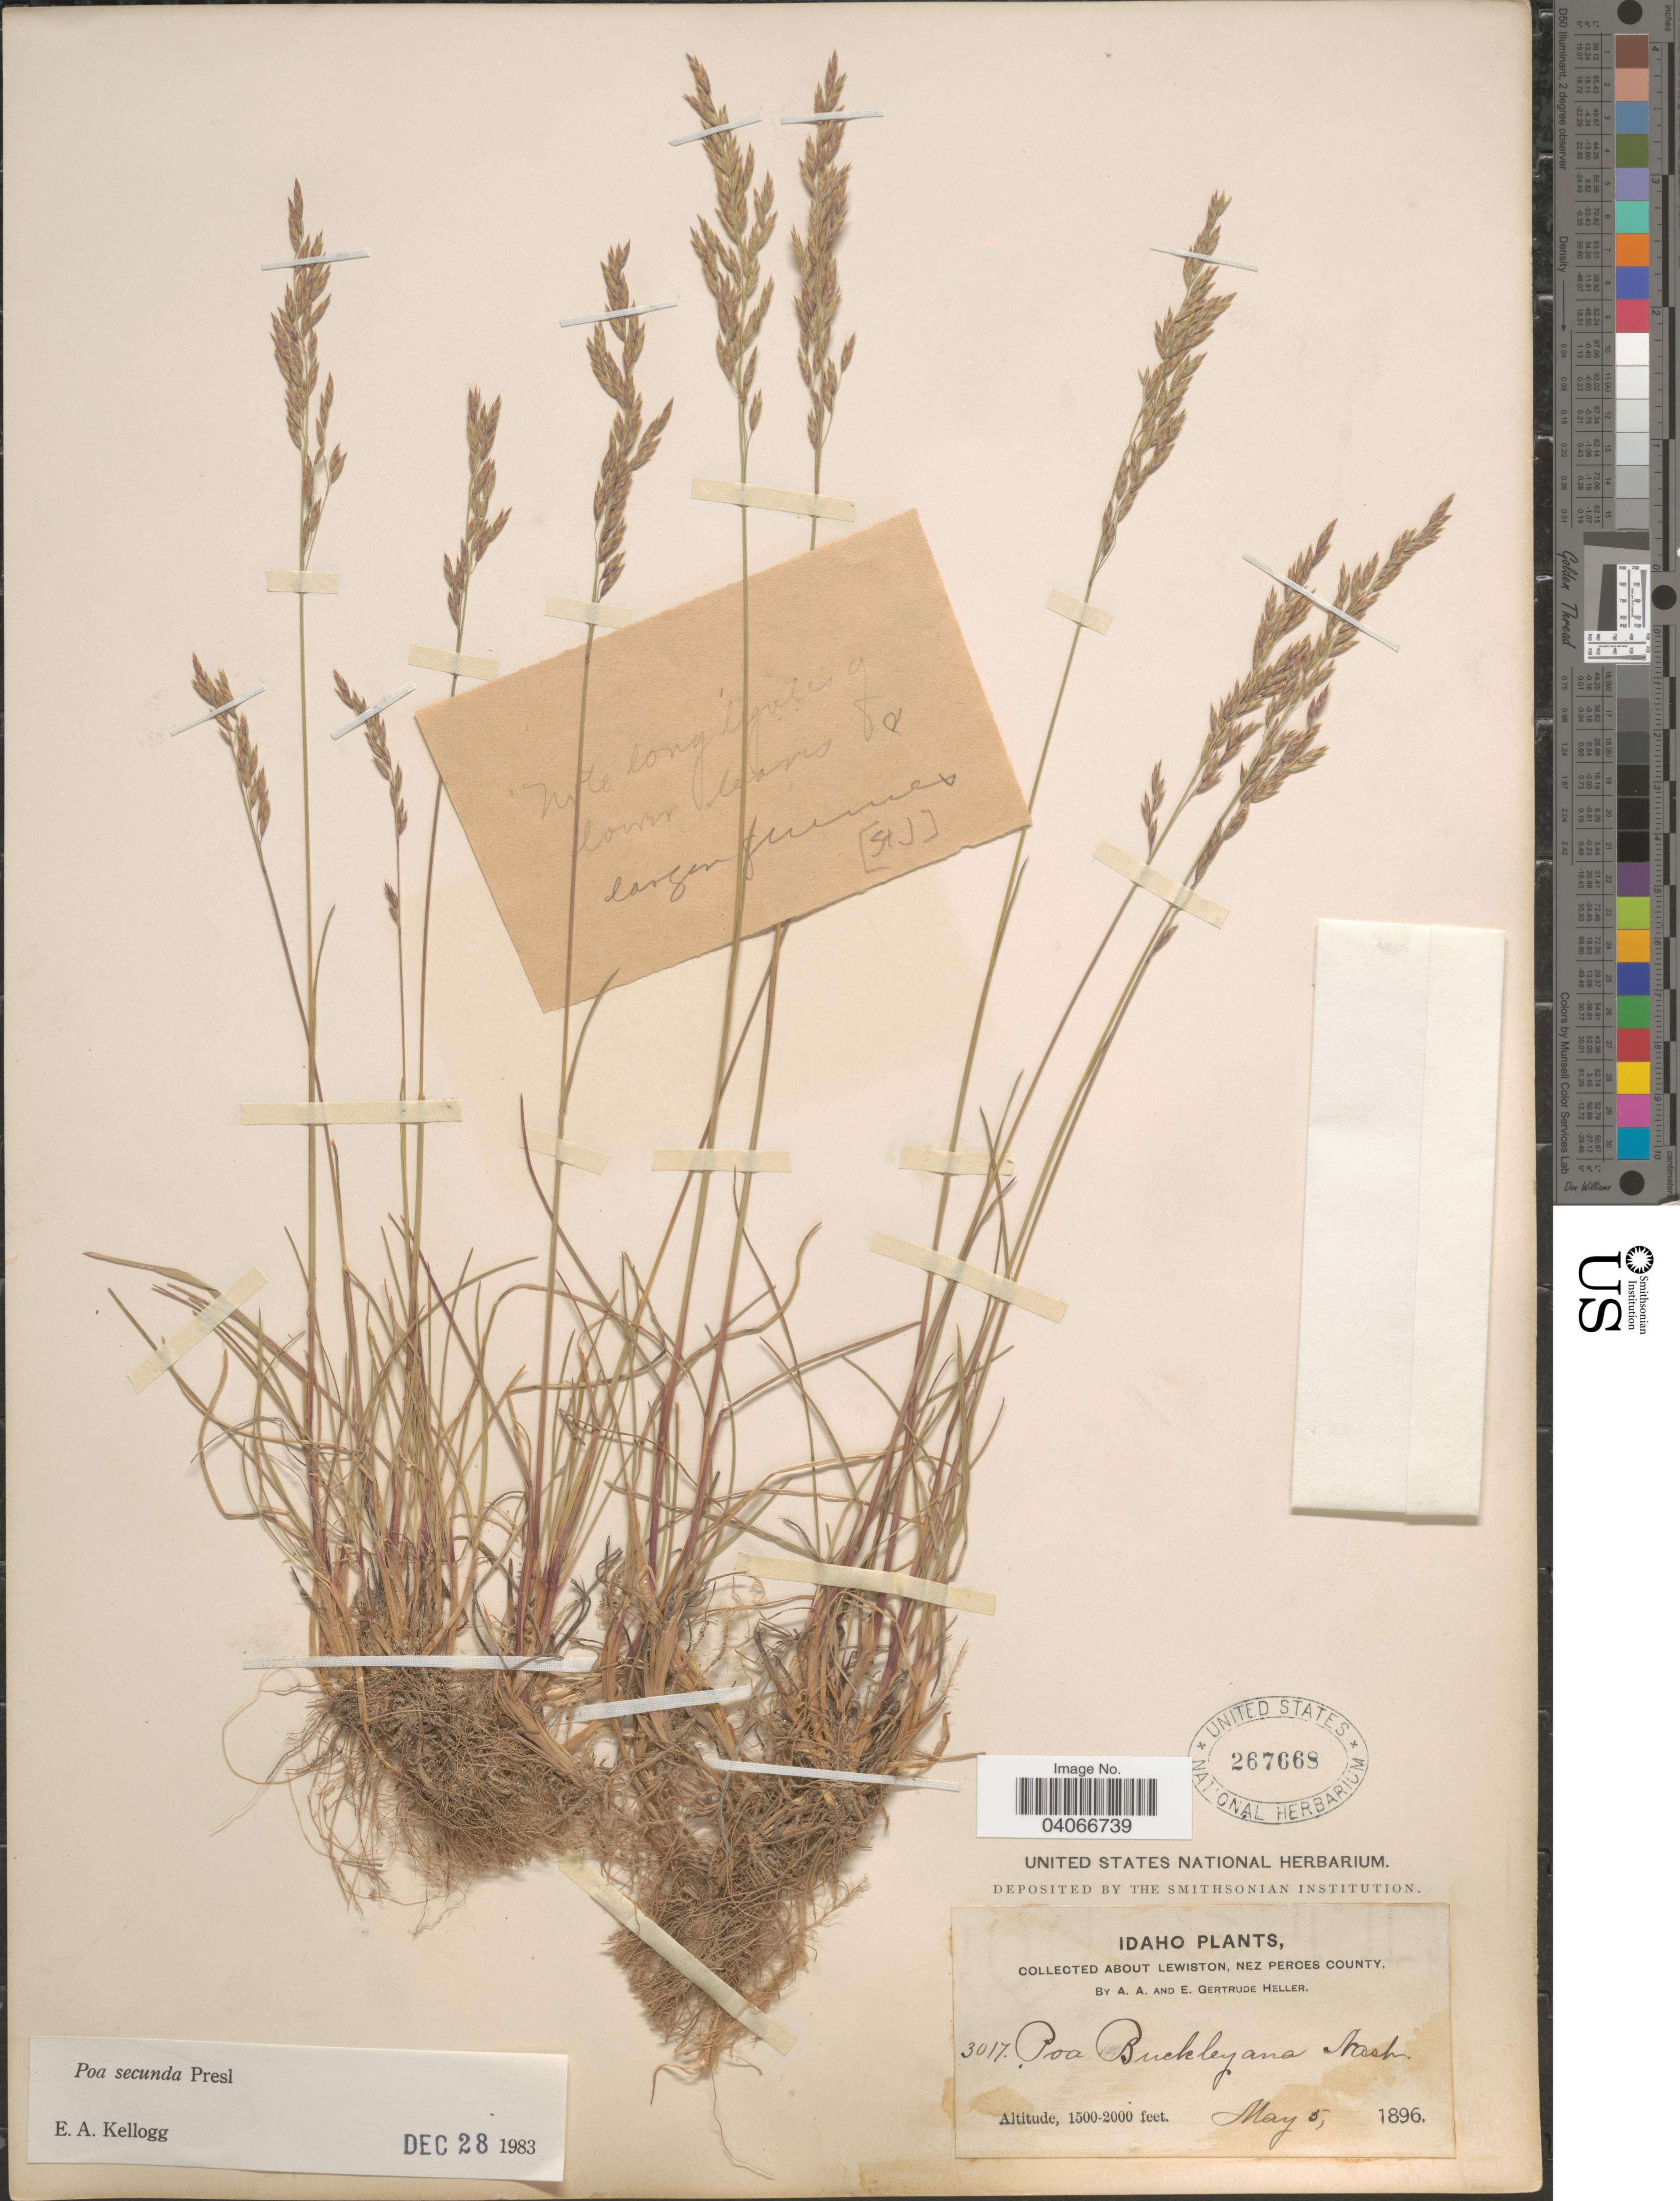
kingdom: Plantae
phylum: Tracheophyta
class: Liliopsida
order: Poales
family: Poaceae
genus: Poa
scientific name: Poa secunda subsp. secunda var. scabrella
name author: (Thurb.) Soreng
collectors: A. A. Heller & E. G. Heller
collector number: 3017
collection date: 1896-05-05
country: United States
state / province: Idaho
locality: About Lewiston, Nez Perces County.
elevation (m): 457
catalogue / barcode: US 267668